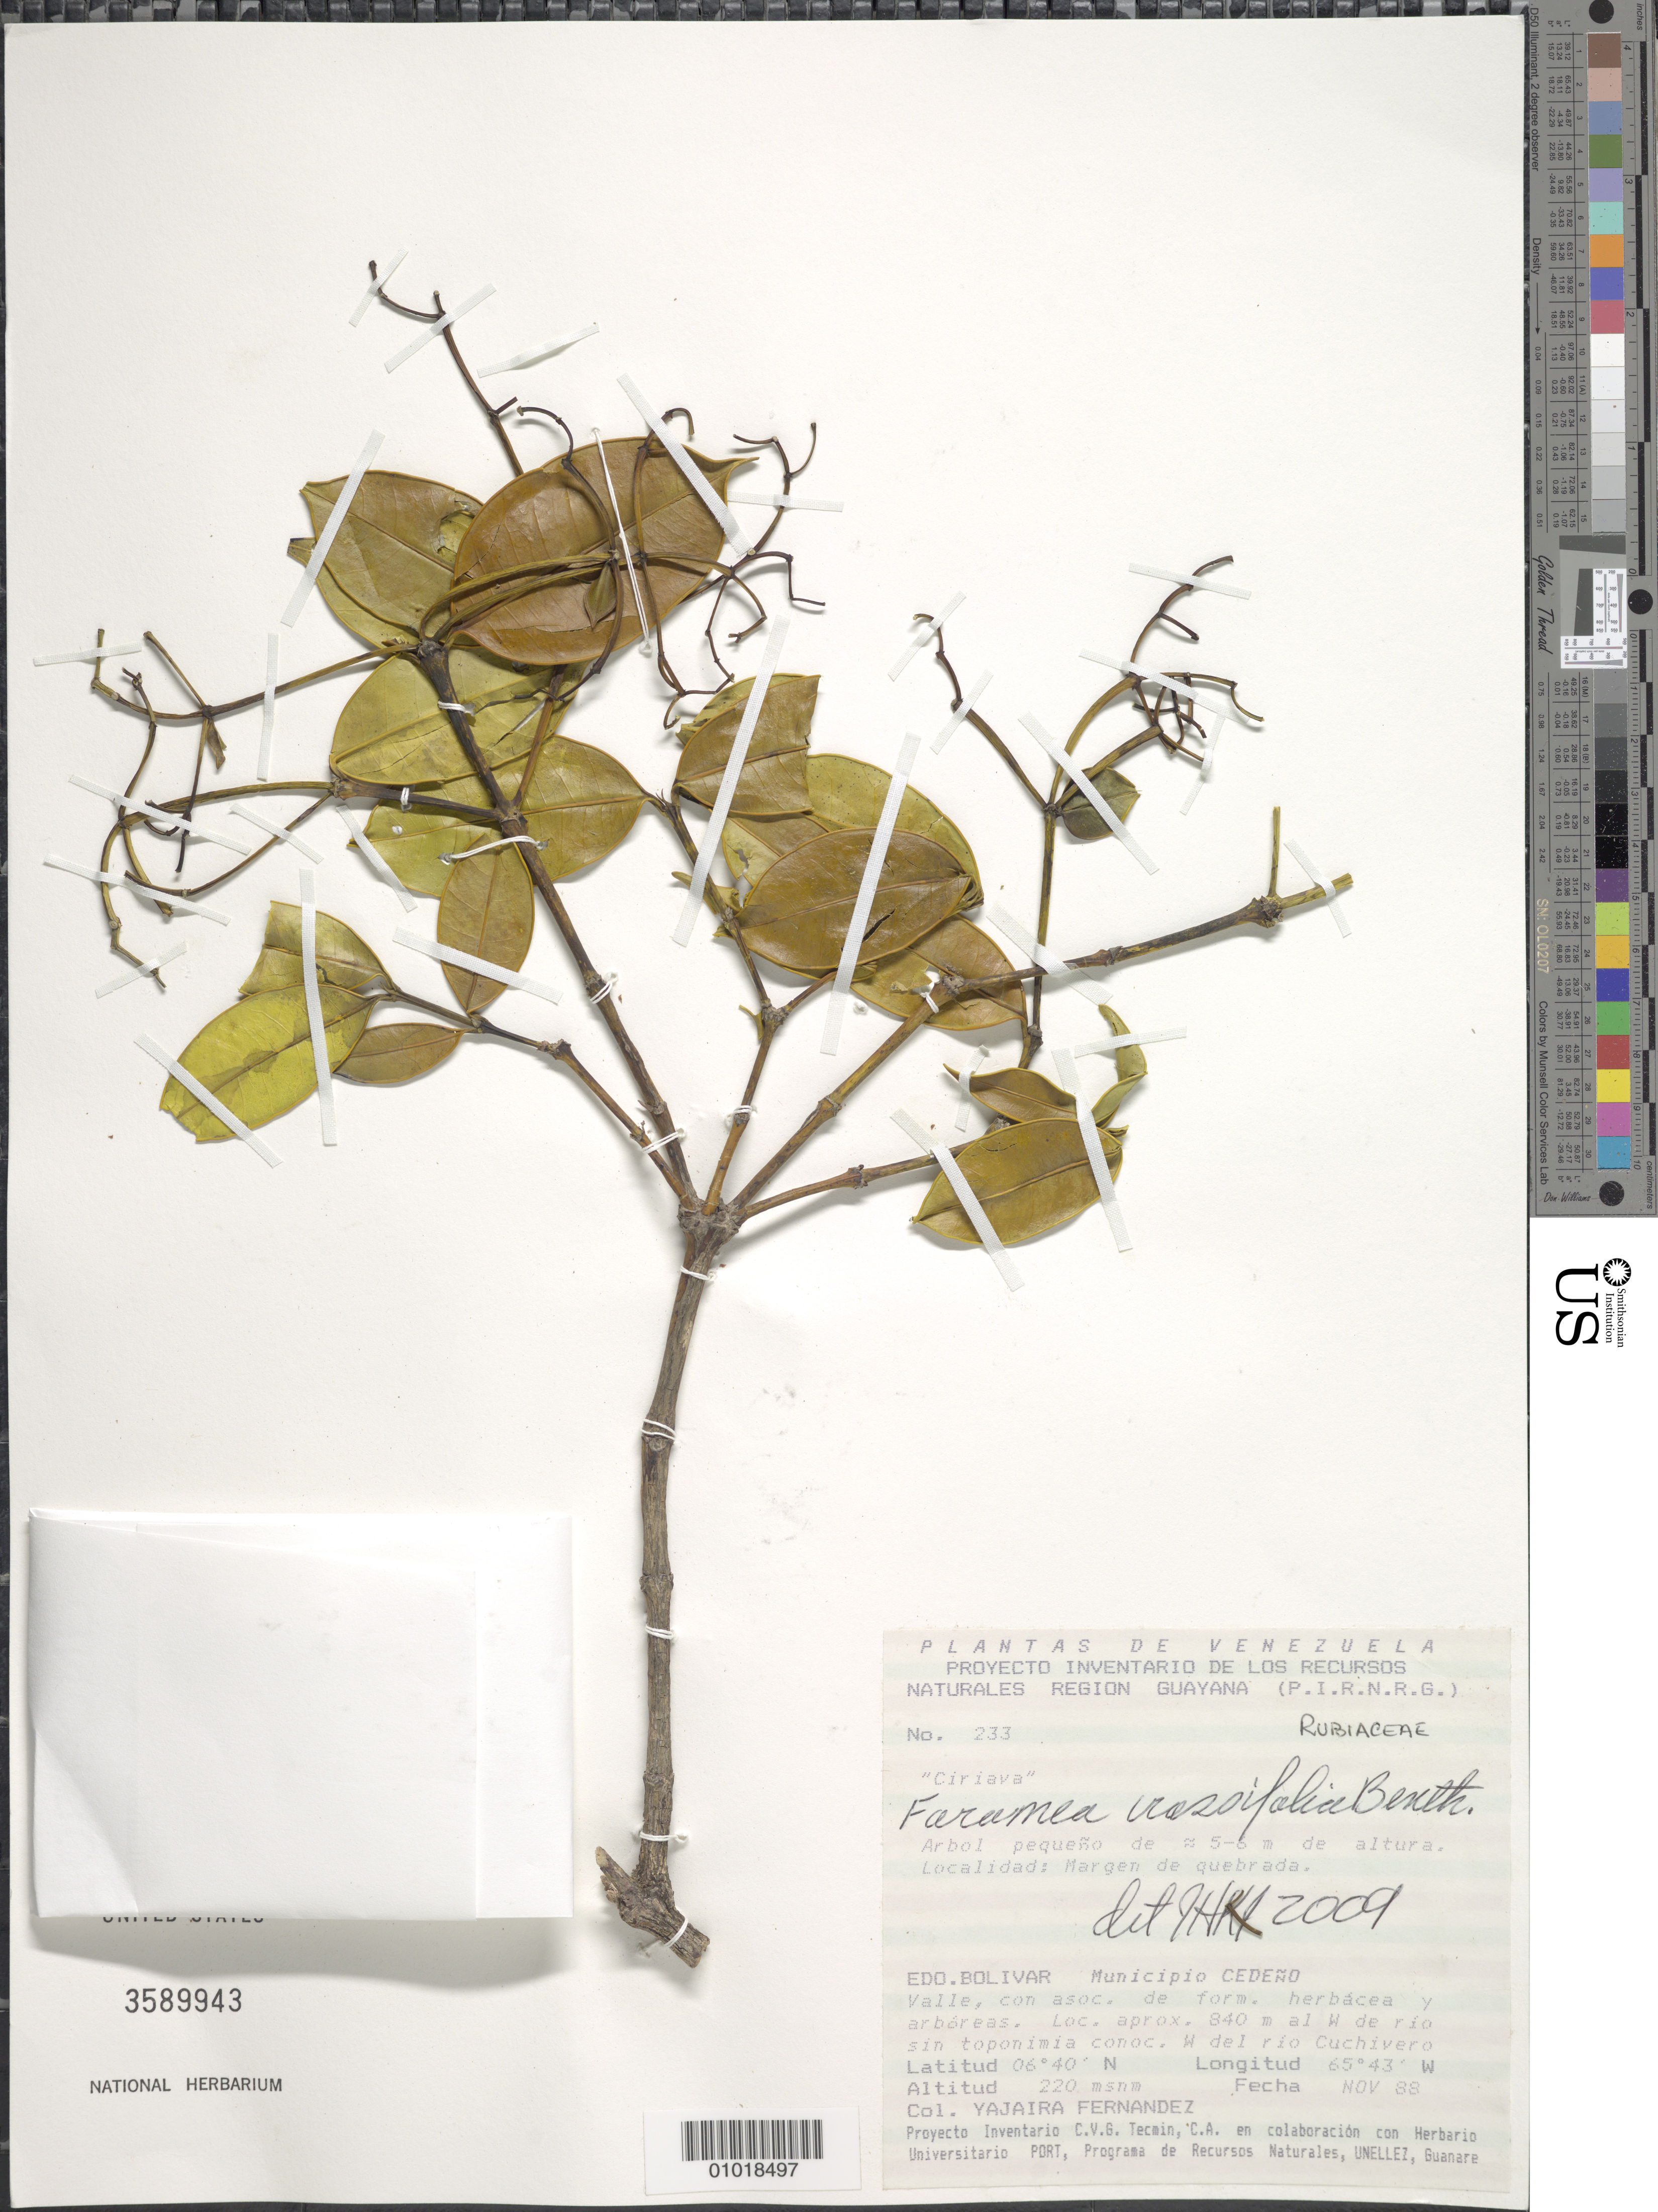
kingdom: Plantae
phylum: Tracheophyta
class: Magnoliopsida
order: Gentianales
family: Rubiaceae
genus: Faramea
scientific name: Faramea crassifolia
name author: Benth.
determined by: Kirkbride, J. H.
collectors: Y. Fernandez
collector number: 233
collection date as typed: Nov-88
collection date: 1988-11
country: Venezuela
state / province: Bolívar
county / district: Cedeño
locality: Mun. Cedeno, W del Rio Cuchivero, 840 m W de rio sin toponimia conco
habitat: Valle, con asoc. de form. herbacea y arboreas. Margen de quebrada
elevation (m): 220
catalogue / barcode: US 3589943